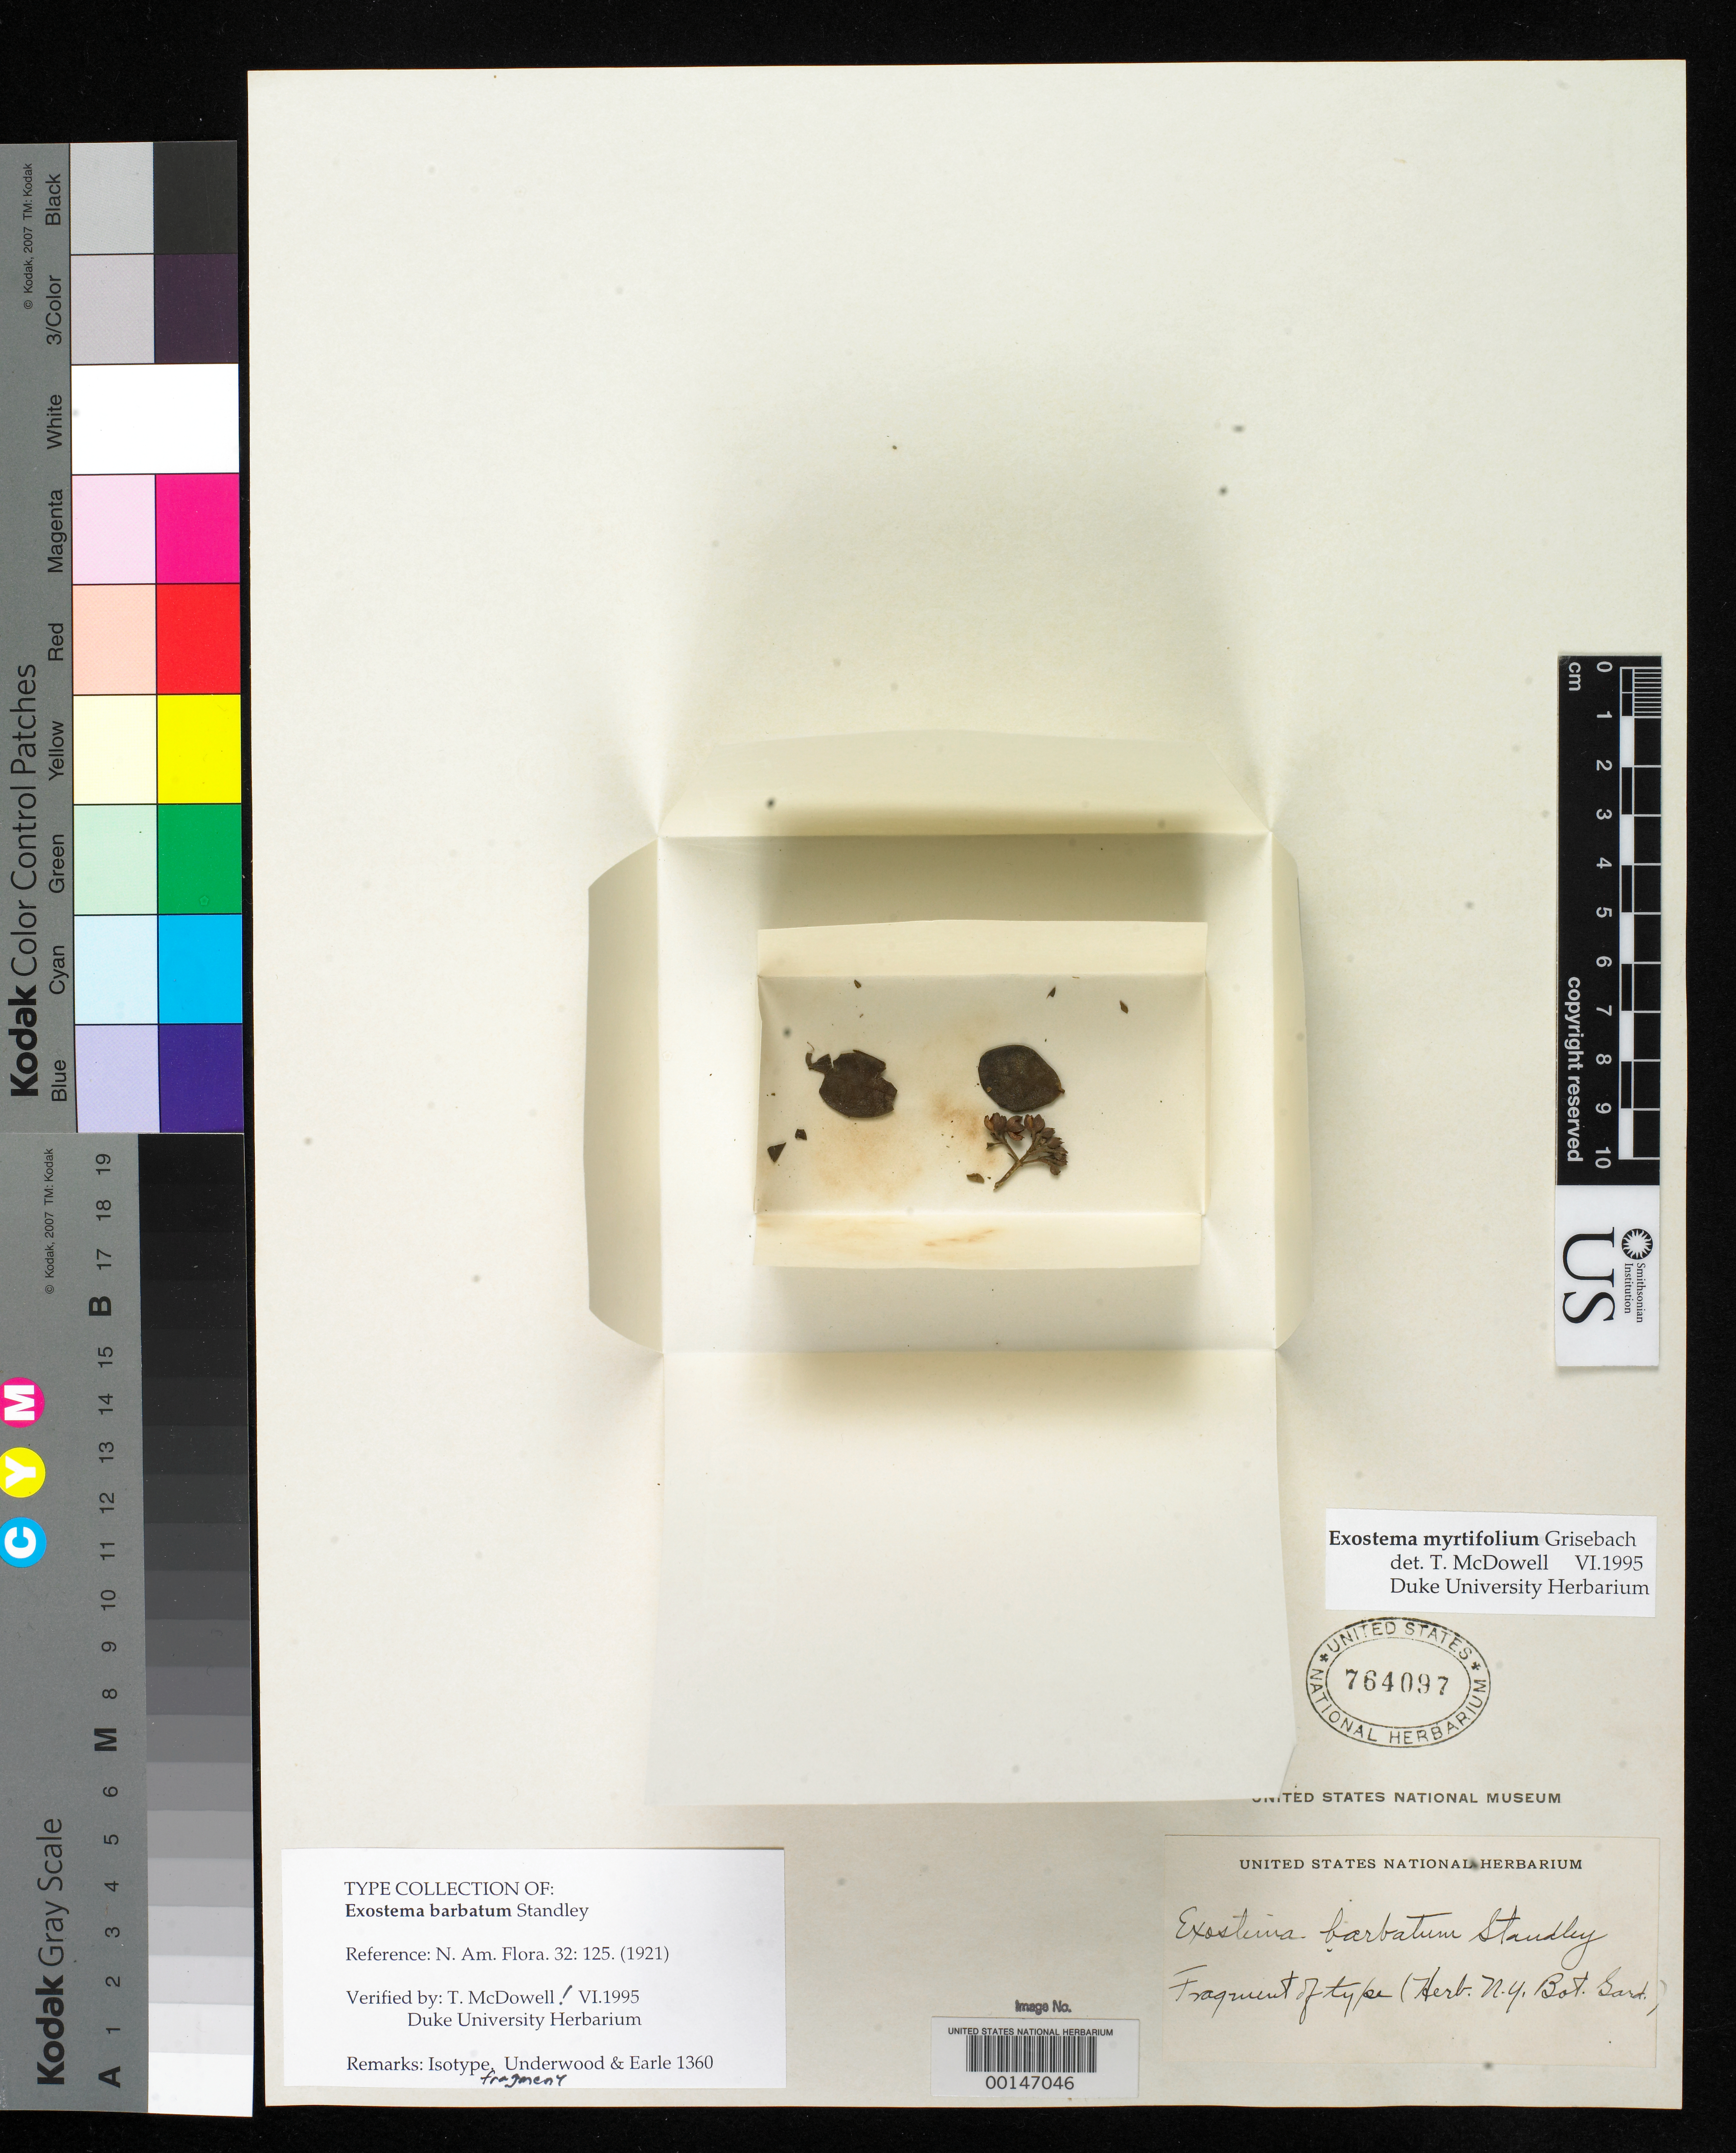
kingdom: Plantae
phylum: Tracheophyta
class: Magnoliopsida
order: Gentianales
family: Rubiaceae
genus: Exostema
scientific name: Exostema barbatum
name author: Standl.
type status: Type Fragment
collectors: L. M. Underwood & F. S. Earle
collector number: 1360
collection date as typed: Mar 1903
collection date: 1903-03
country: Cuba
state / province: Oriente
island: Greater Antilles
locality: Baracoa.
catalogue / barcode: US 764097